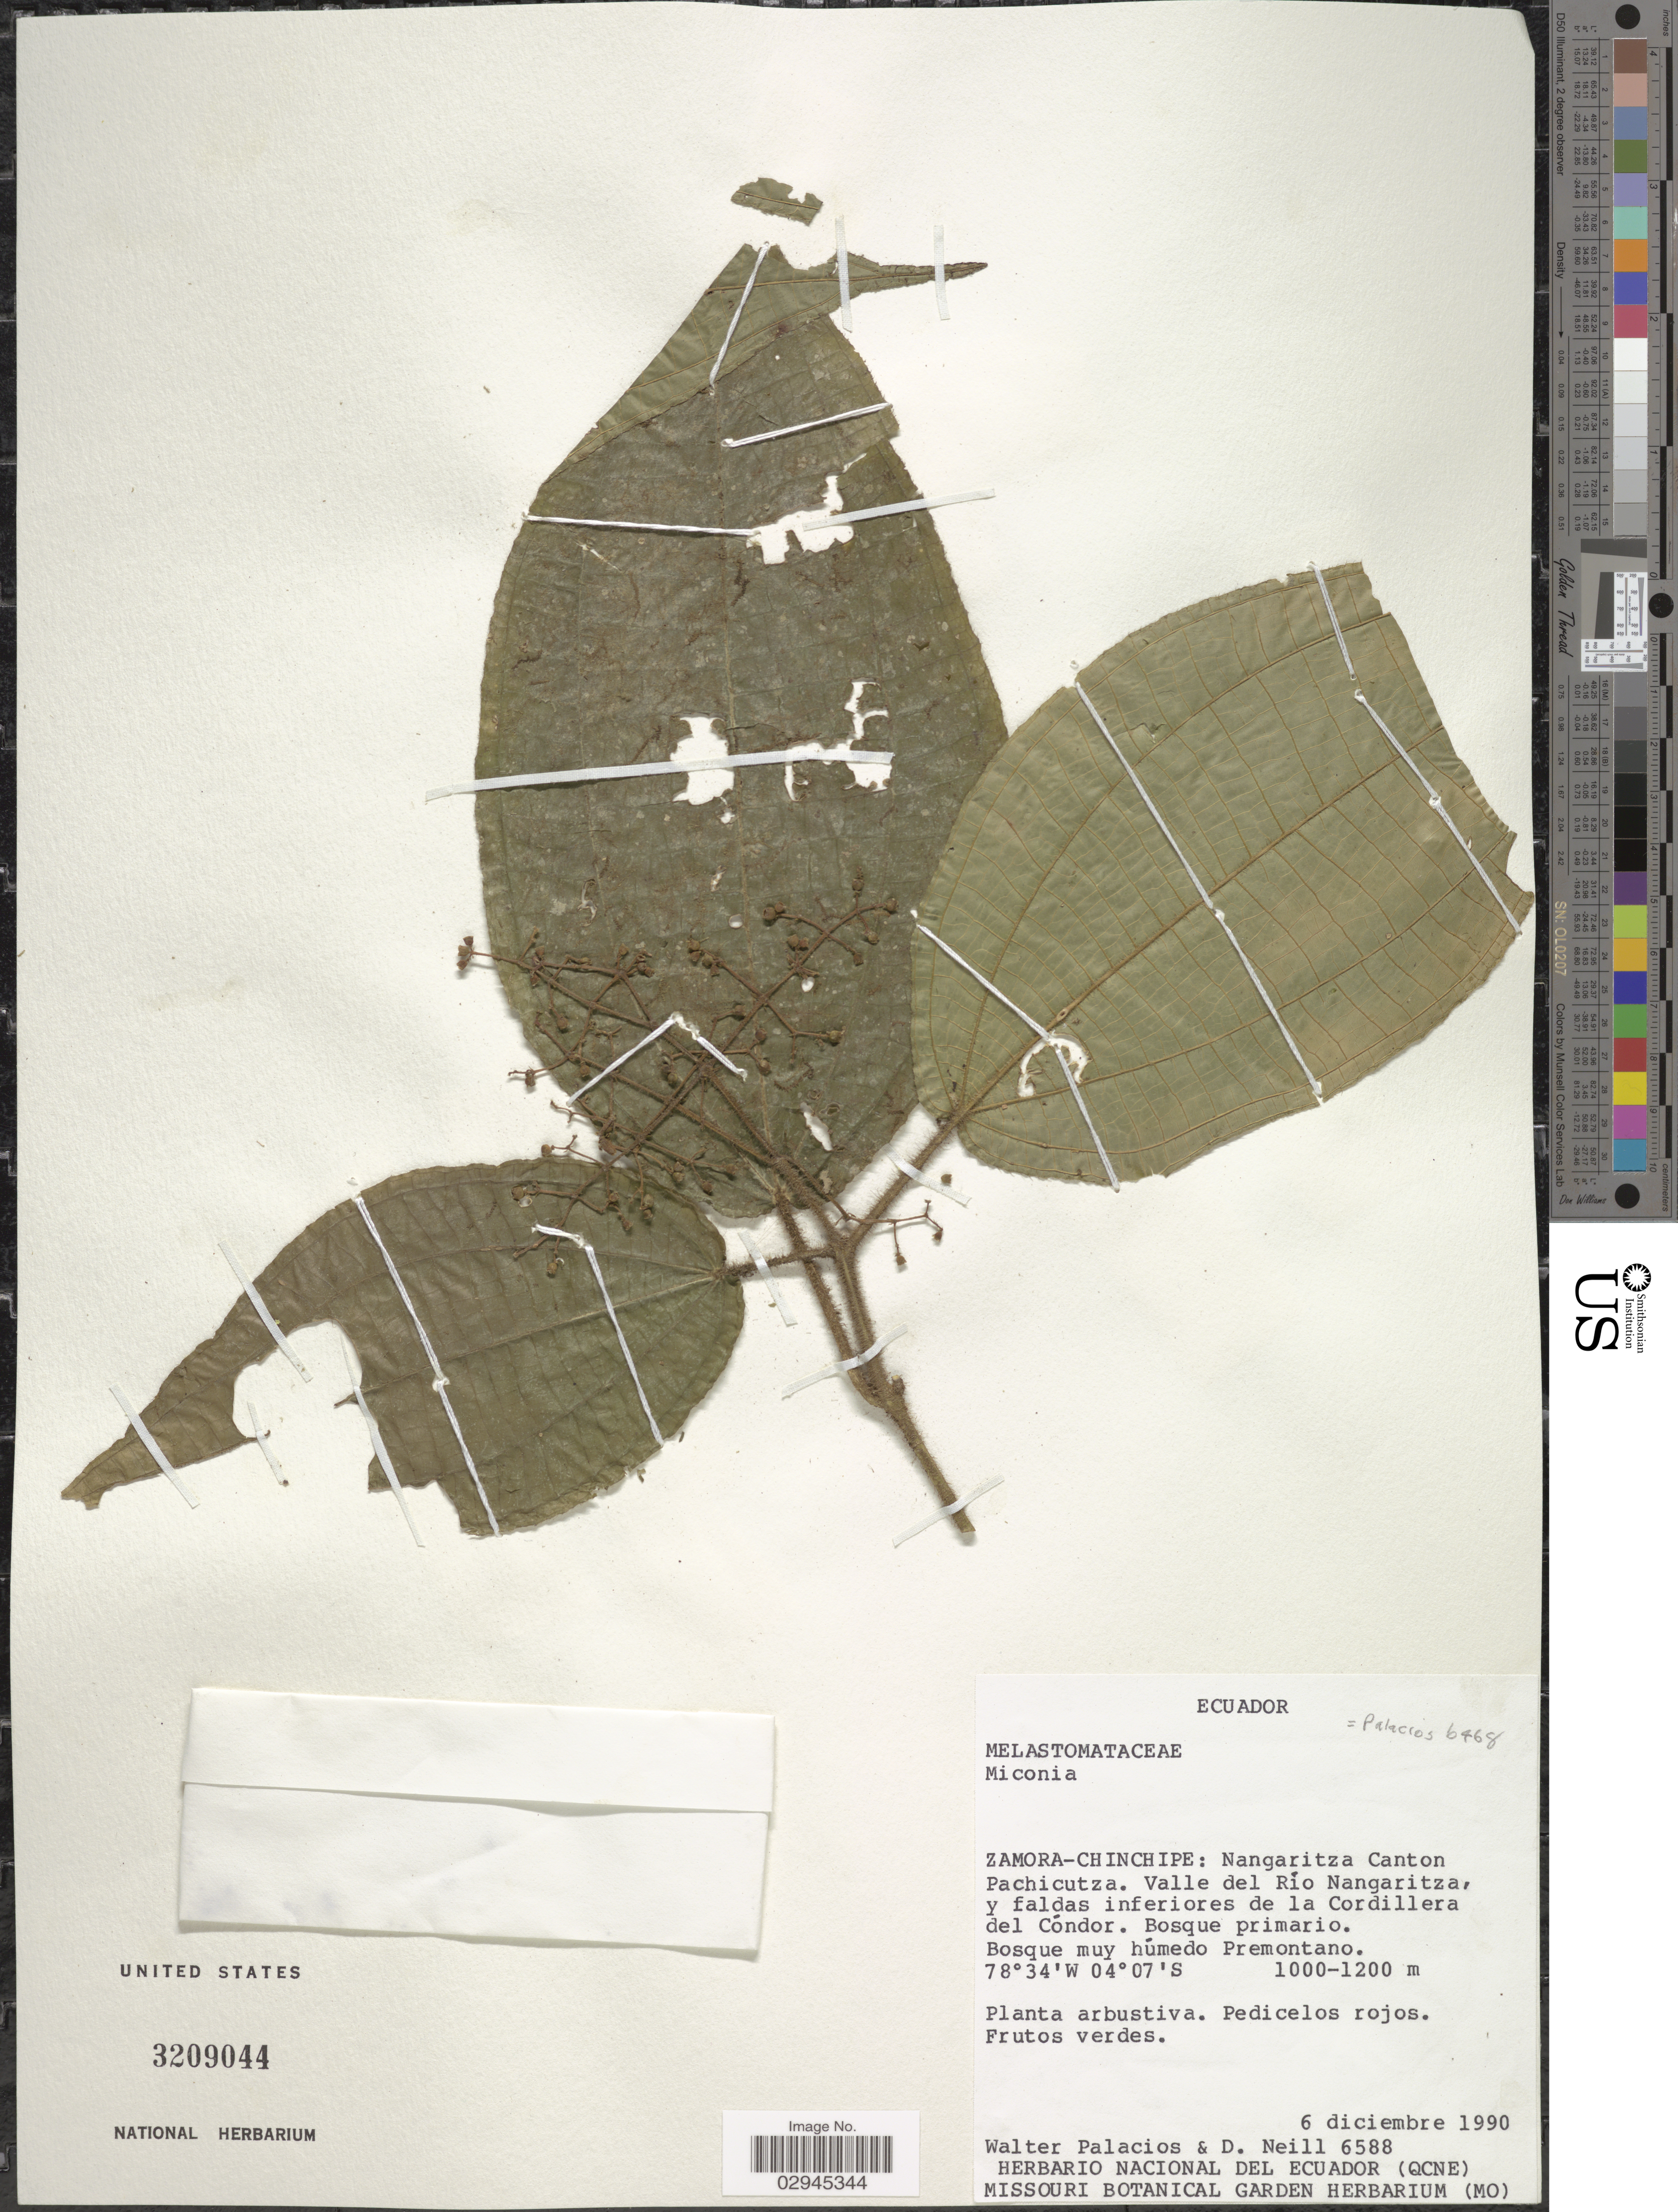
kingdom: Plantae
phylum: Tracheophyta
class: Magnoliopsida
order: Myrtales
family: Melastomataceae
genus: Miconia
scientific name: Miconia sp.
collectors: W. Palacios & D. Neill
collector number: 6588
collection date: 1990-12-06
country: Ecuador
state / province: Zamora-Chinchipe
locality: Nangaritza Canton. Pachicutza. Valle del Río Nangaritza, y faldas inferiores de la Cordillera del Cóndor. Bosque muy húmedo Premontano.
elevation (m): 1000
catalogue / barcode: US 3209044